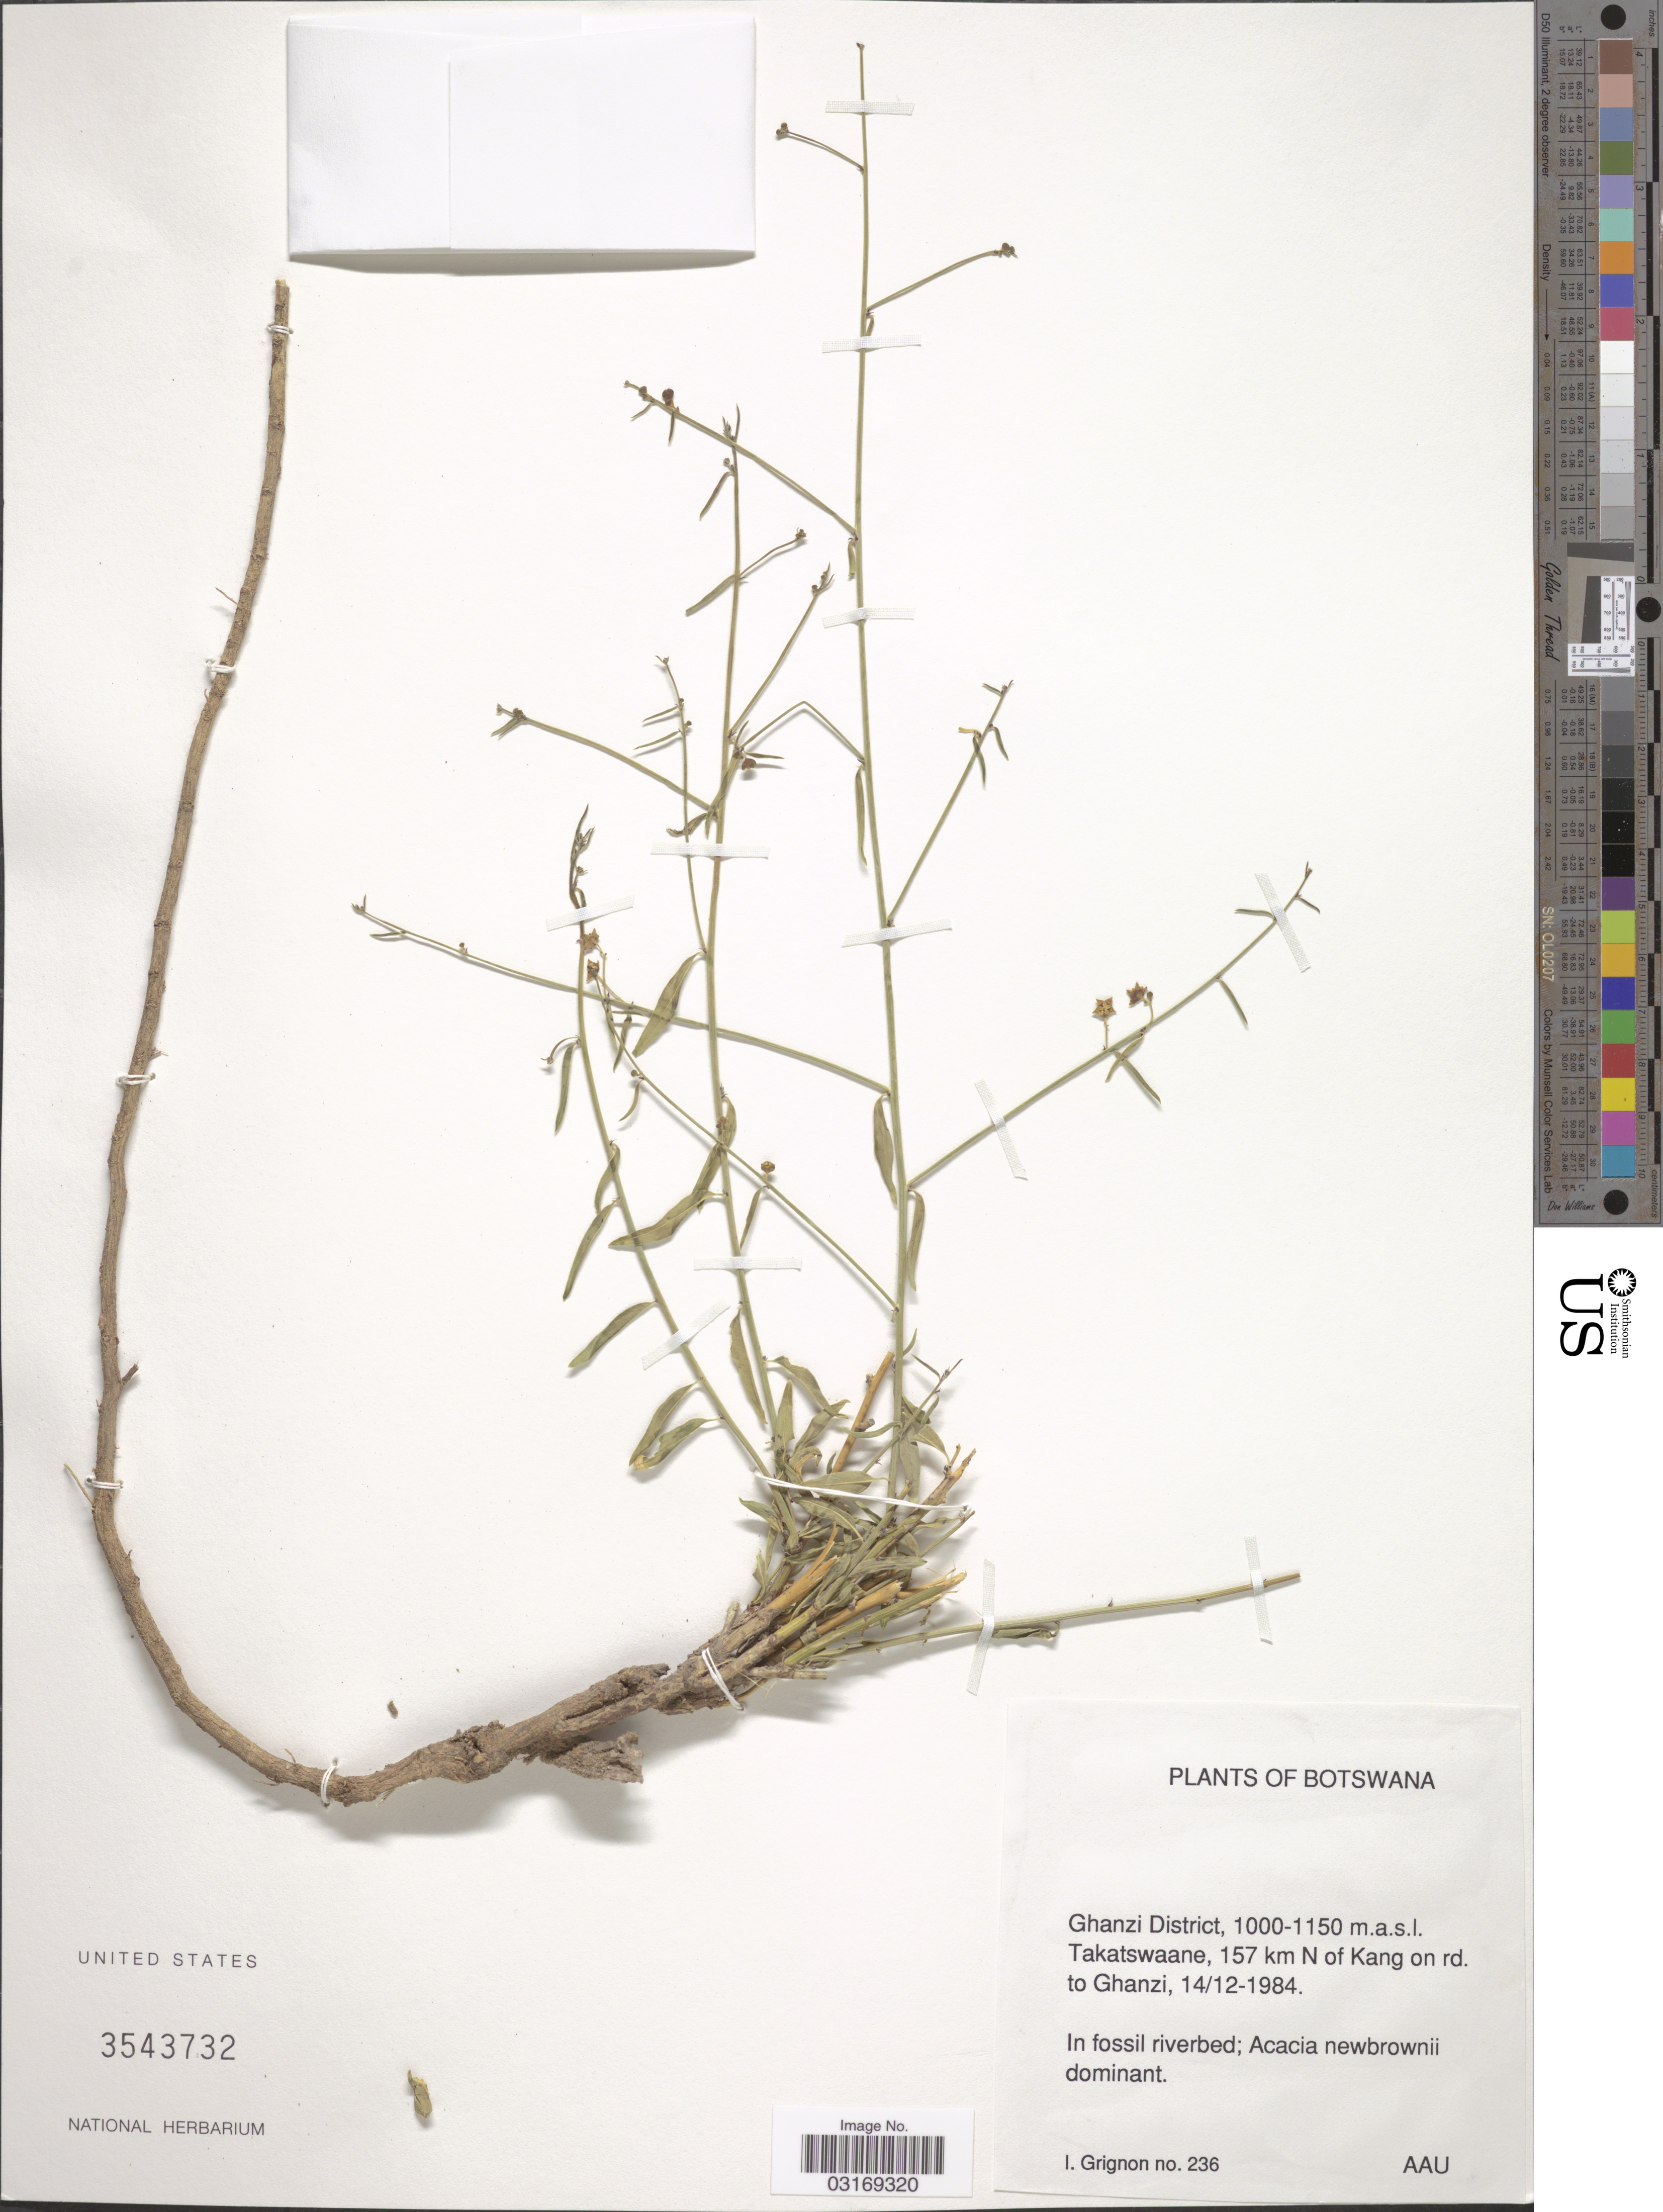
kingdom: Plantae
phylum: Tracheophyta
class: Magnoliopsida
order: Gentianales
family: Apocynaceae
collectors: I. Grignon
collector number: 236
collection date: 1984-12-14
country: Botswana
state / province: Ghanzi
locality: Ghanzi District, Takatswaane, 157 km N of Kang on rd. to Ghanzi.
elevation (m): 1000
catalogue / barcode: US 3543732